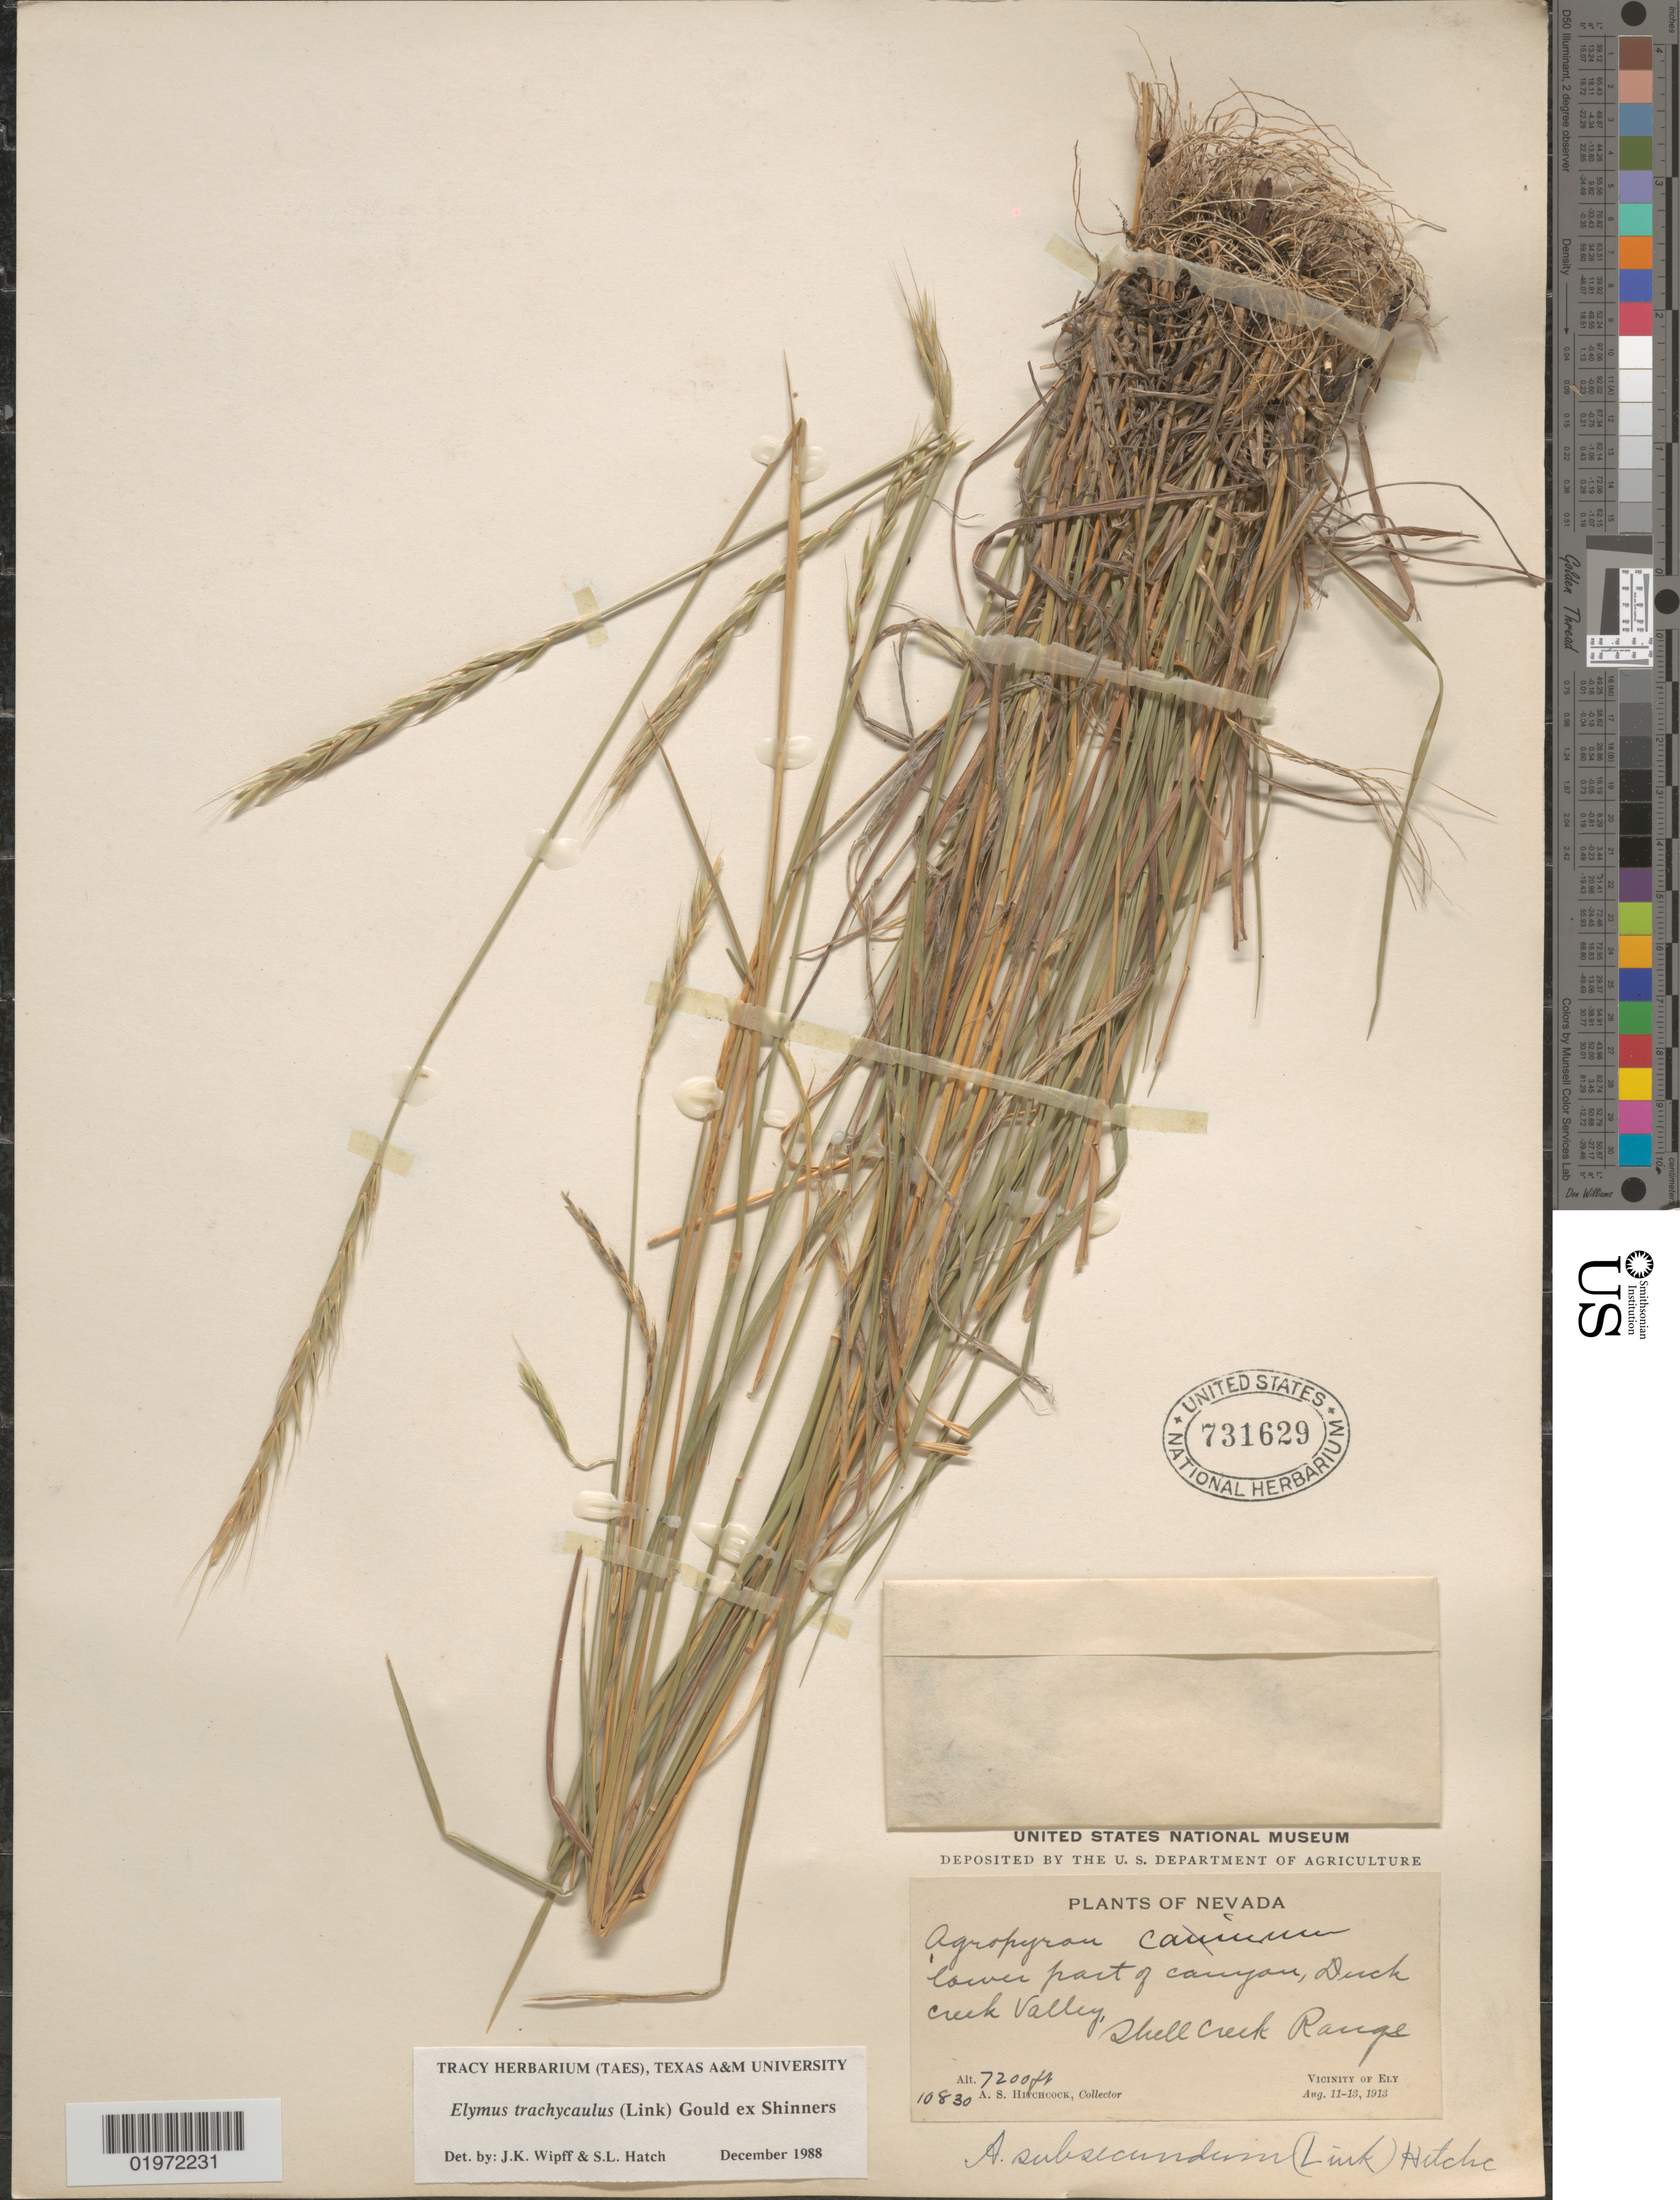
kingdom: Plantae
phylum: Tracheophyta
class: Liliopsida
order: Poales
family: Poaceae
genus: Elymus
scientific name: Elymus trachycaulus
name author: (Link) Gould ex Shinners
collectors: A. S. Hitchcock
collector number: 10830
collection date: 1913-08-11/1913-08-13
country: United States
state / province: Nevada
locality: Lower part of canyon, Duck Creek Valley, Shell Creek Range. Vicinity of Ely.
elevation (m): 2195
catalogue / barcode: US 731629